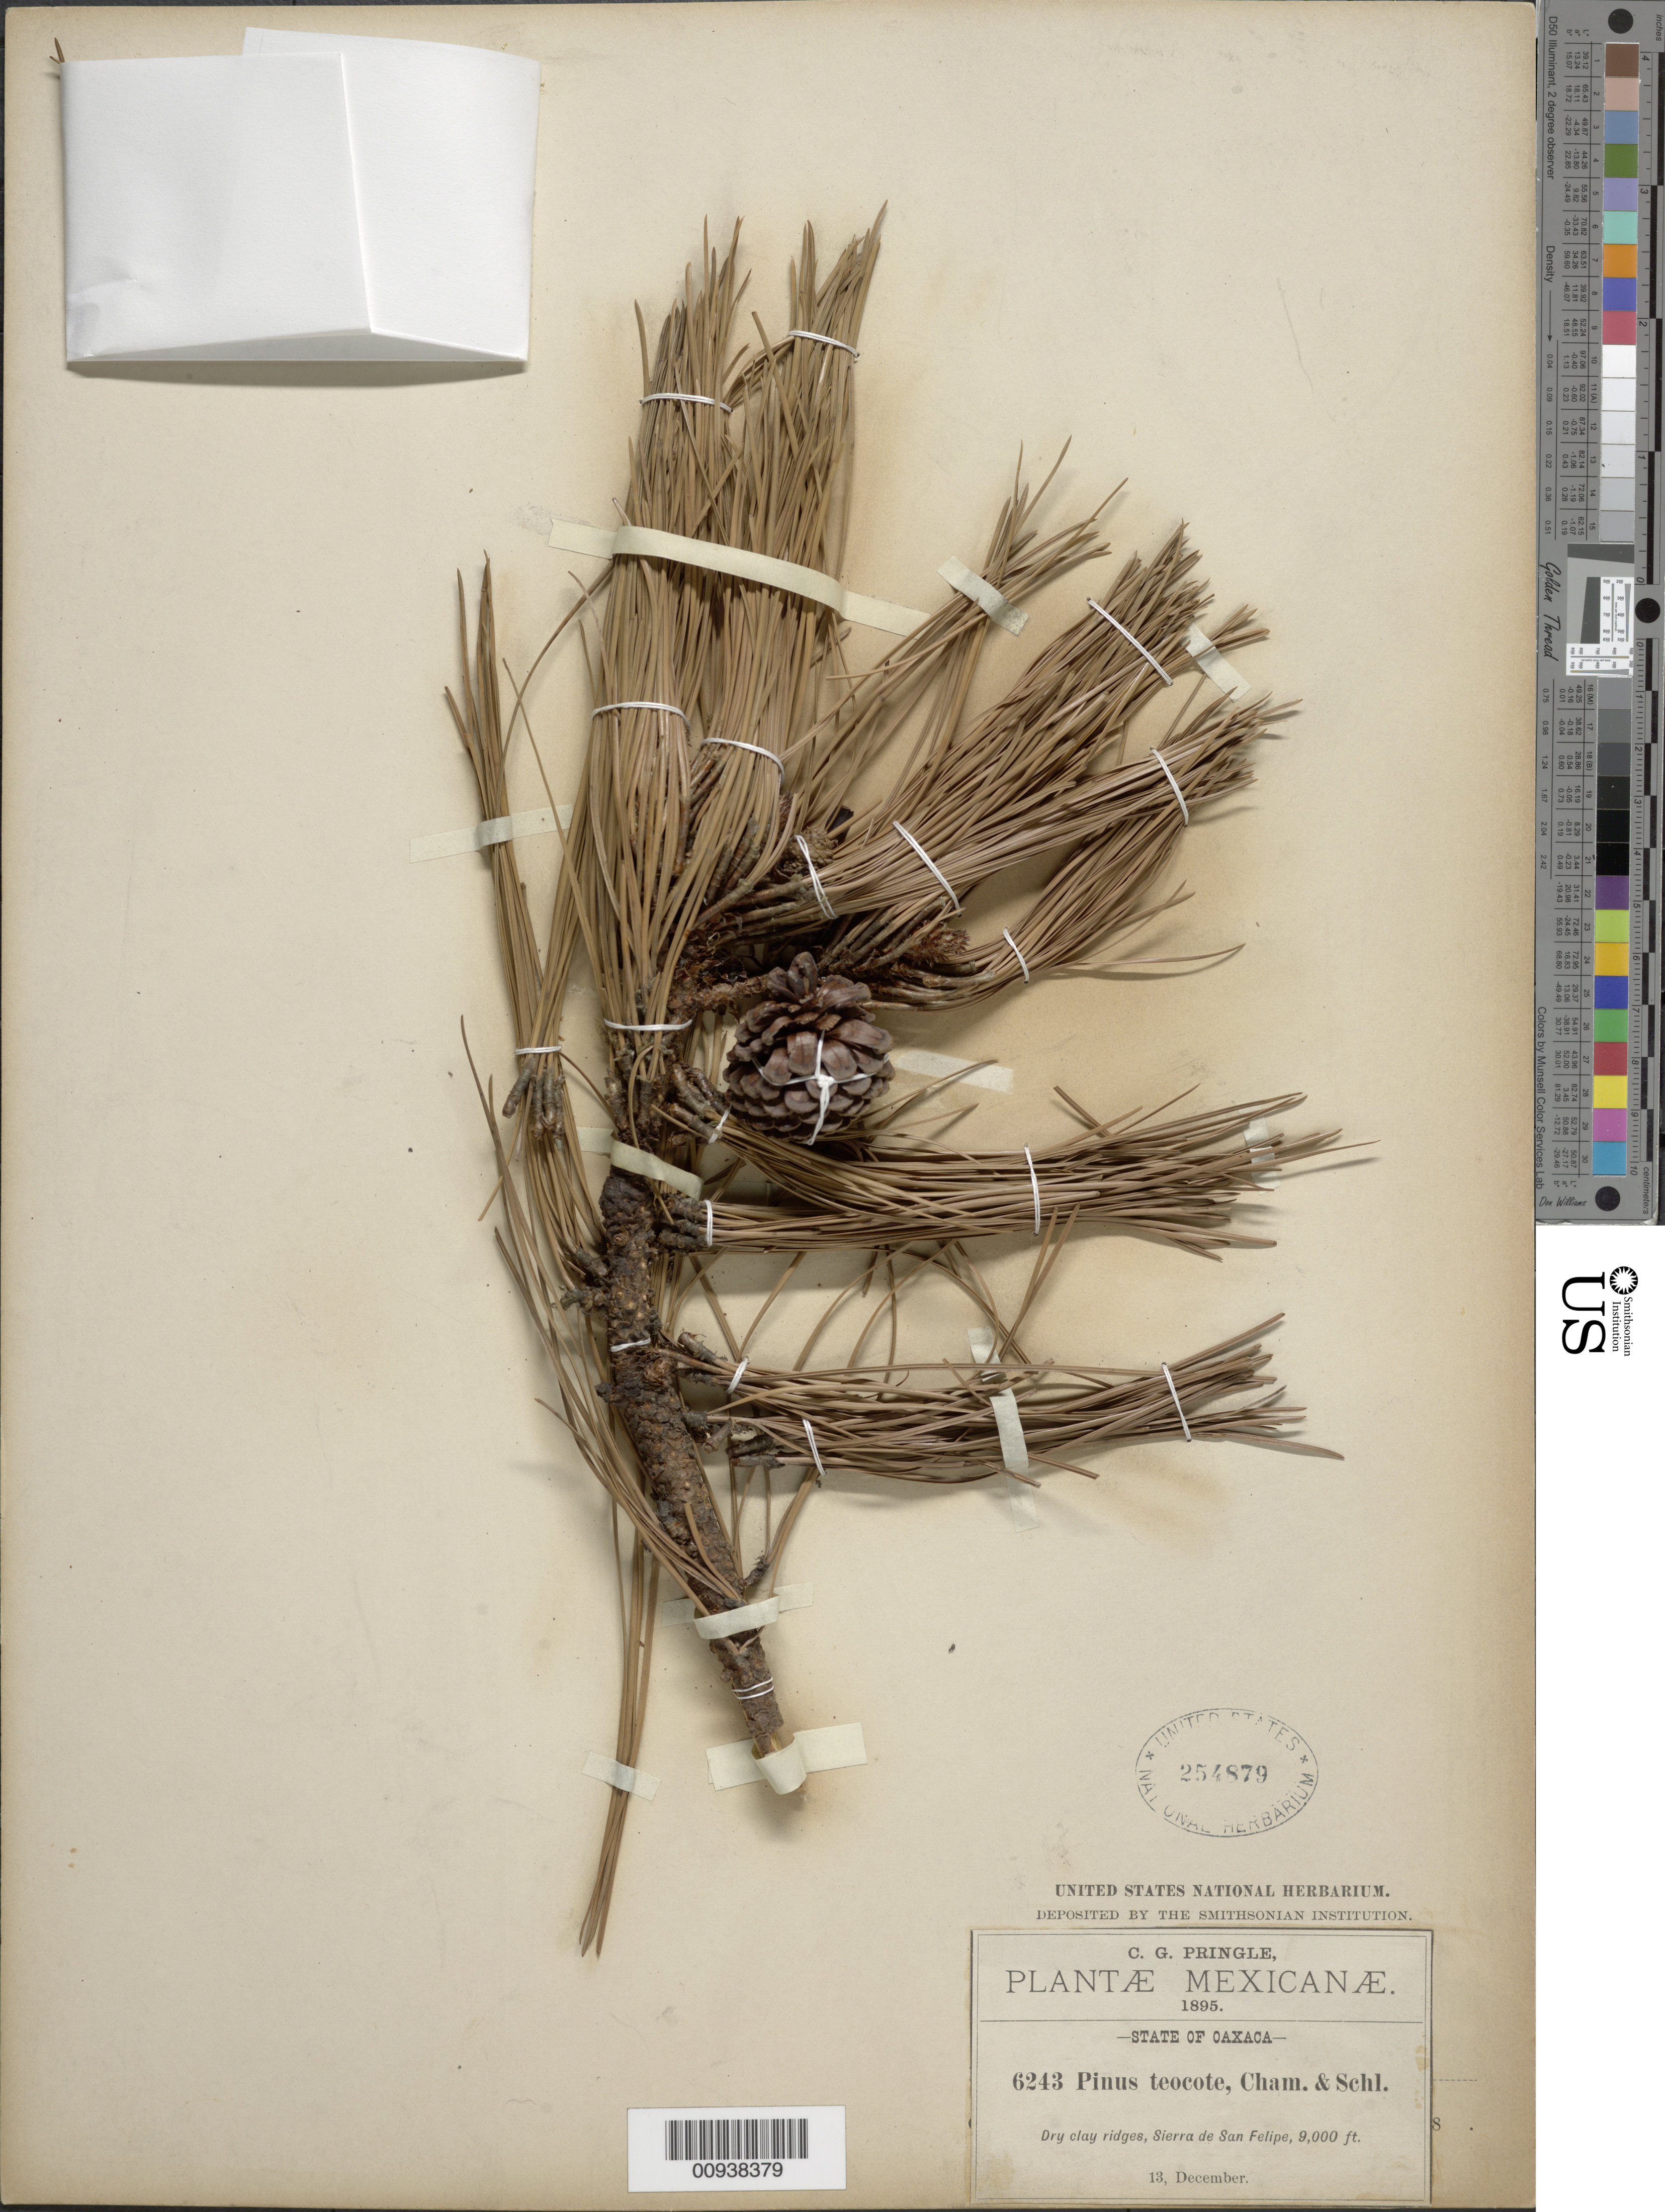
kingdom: Plantae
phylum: Tracheophyta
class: Pinopsida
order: Pinales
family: Pinaceae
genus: Pinus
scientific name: Pinus teocote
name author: Schltdl. & Cham.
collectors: C. G. Pringle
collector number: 6243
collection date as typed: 13 Dec 1895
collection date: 1895-12-13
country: Mexico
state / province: Oaxaca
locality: Sierra de San Felipe.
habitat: Dry clay ridges.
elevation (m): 2743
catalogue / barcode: US 254879